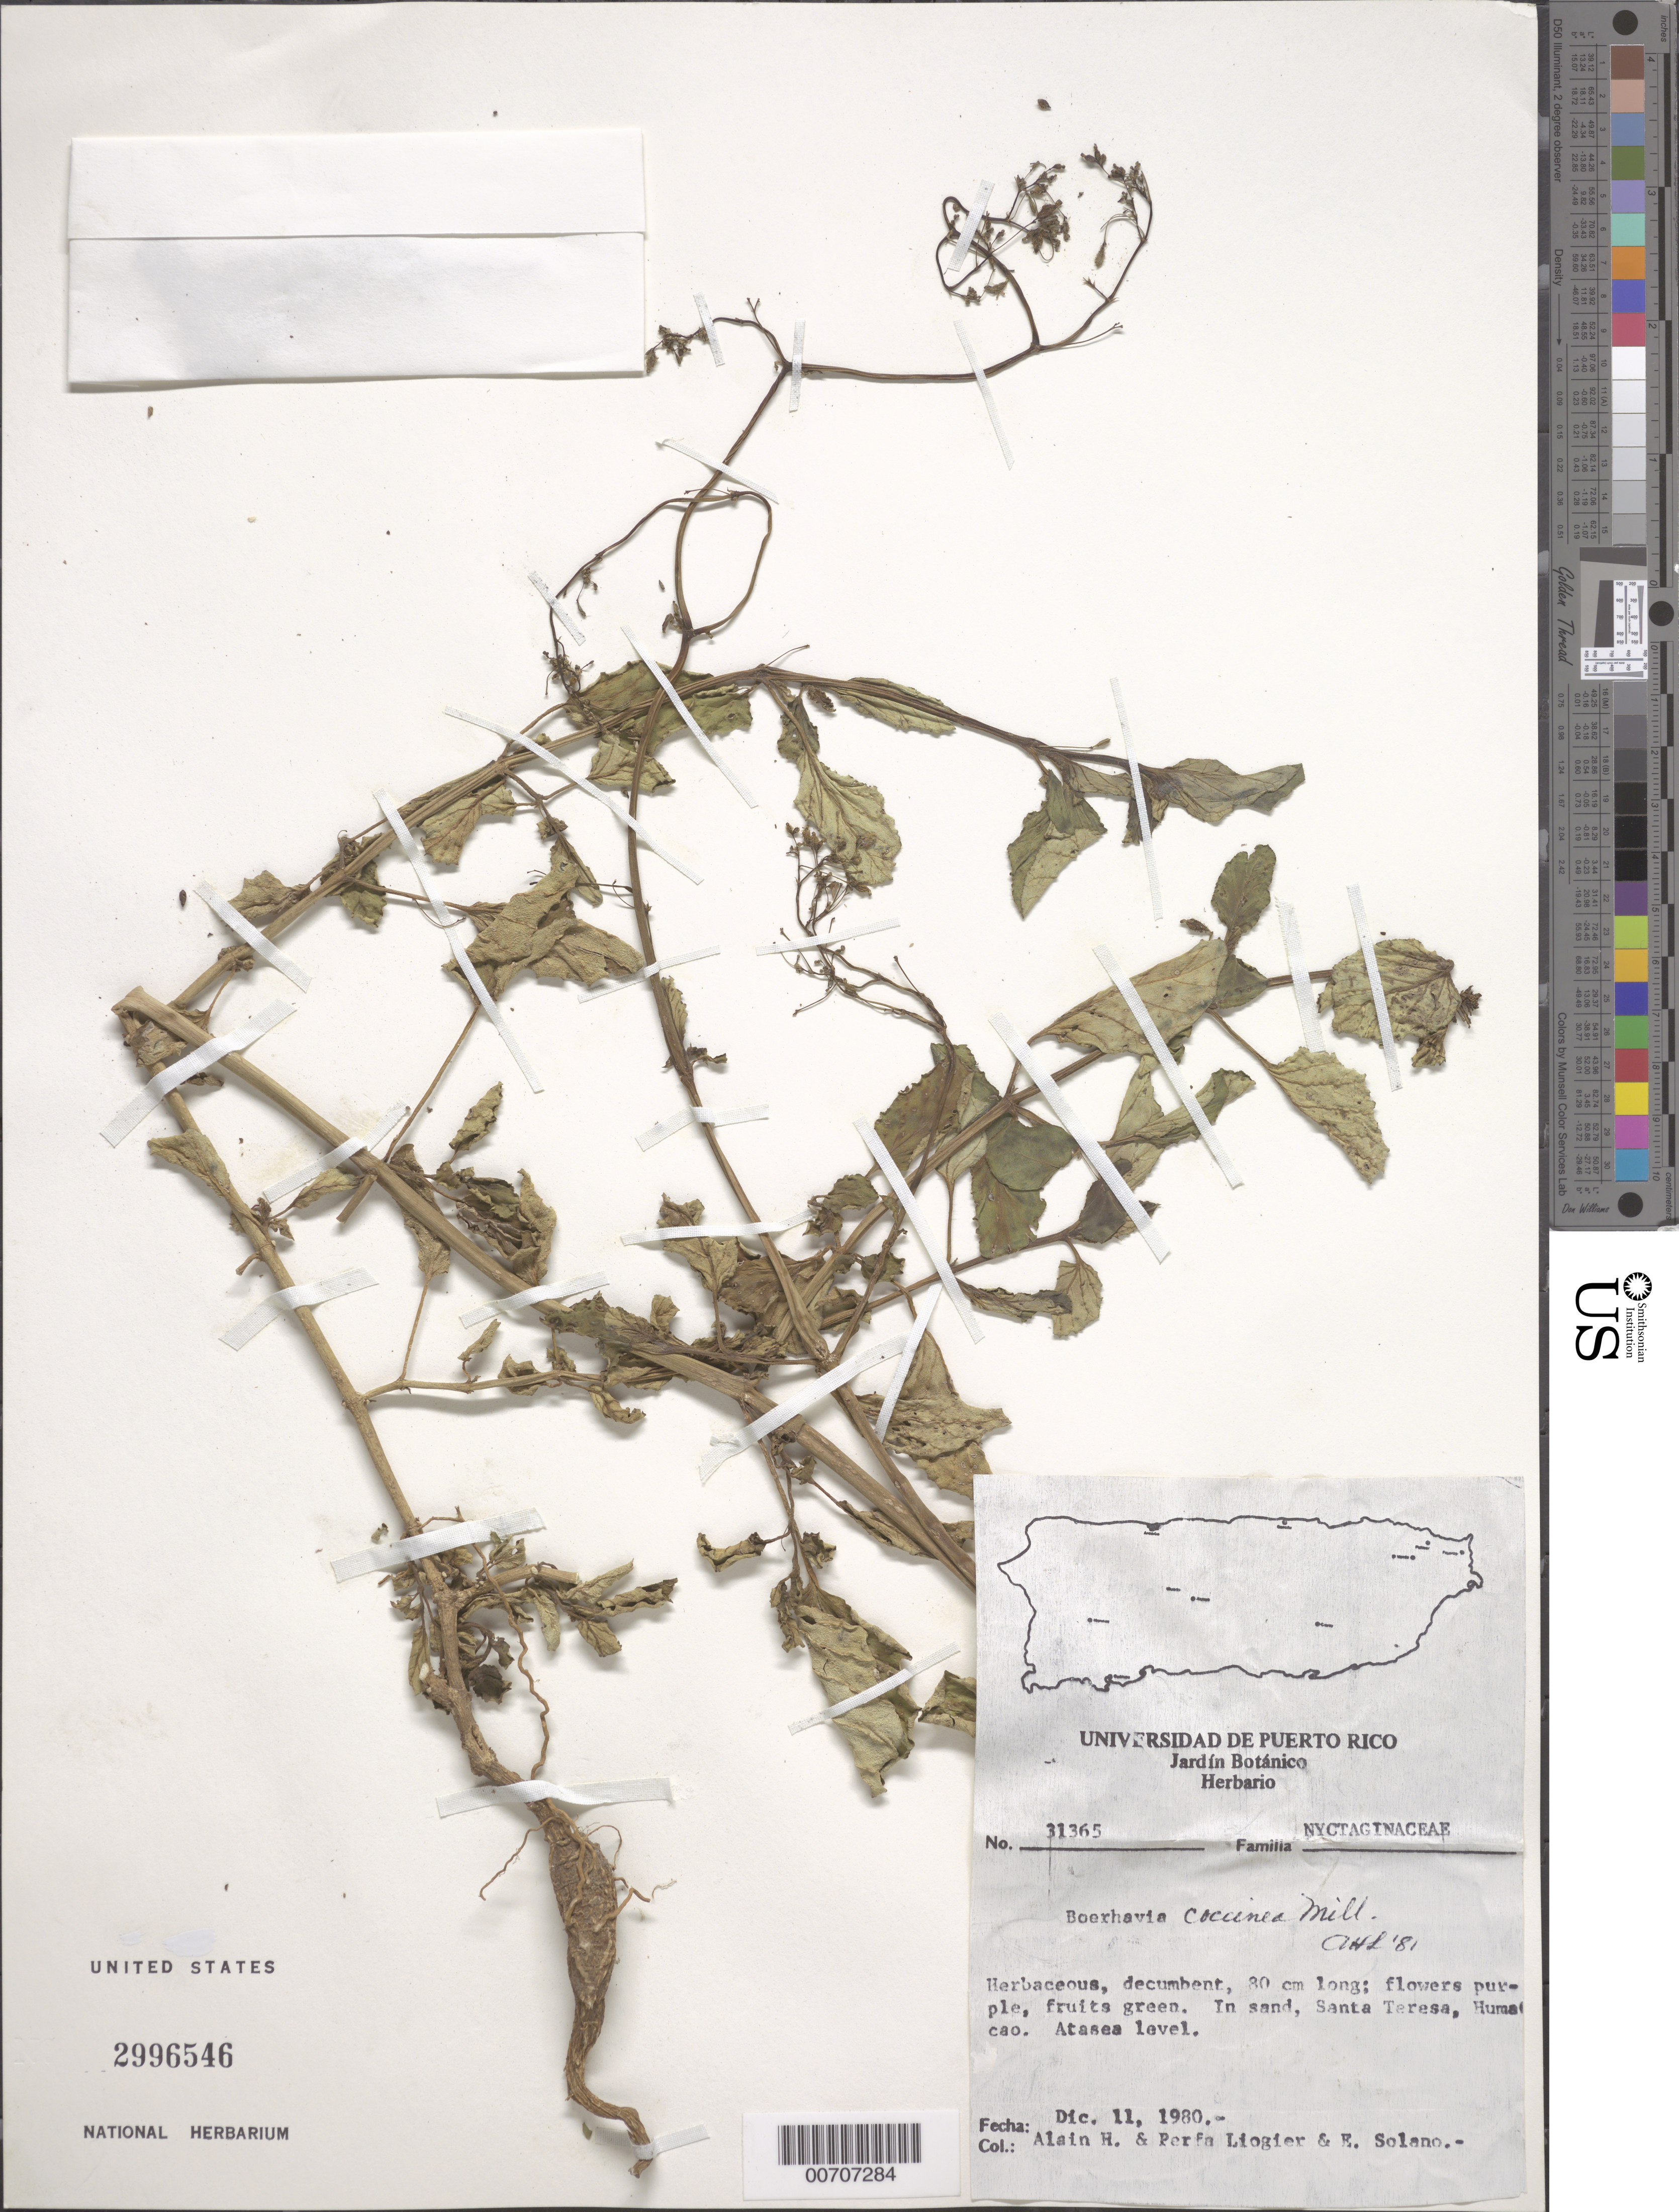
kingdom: Plantae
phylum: Tracheophyta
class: Magnoliopsida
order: Caryophyllales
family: Nyctaginaceae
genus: Boerhavia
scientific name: Boerhavia coccinea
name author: Mill.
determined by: Liogier, Alain H.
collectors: A. H. Liogier, M. P. Liogier & E. Solano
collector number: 31365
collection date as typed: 11 Dec 1980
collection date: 1980-12-11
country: Puerto Rico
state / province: Humacao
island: Greater Antilles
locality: Santa Teresa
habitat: In sand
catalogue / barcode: US 2996546